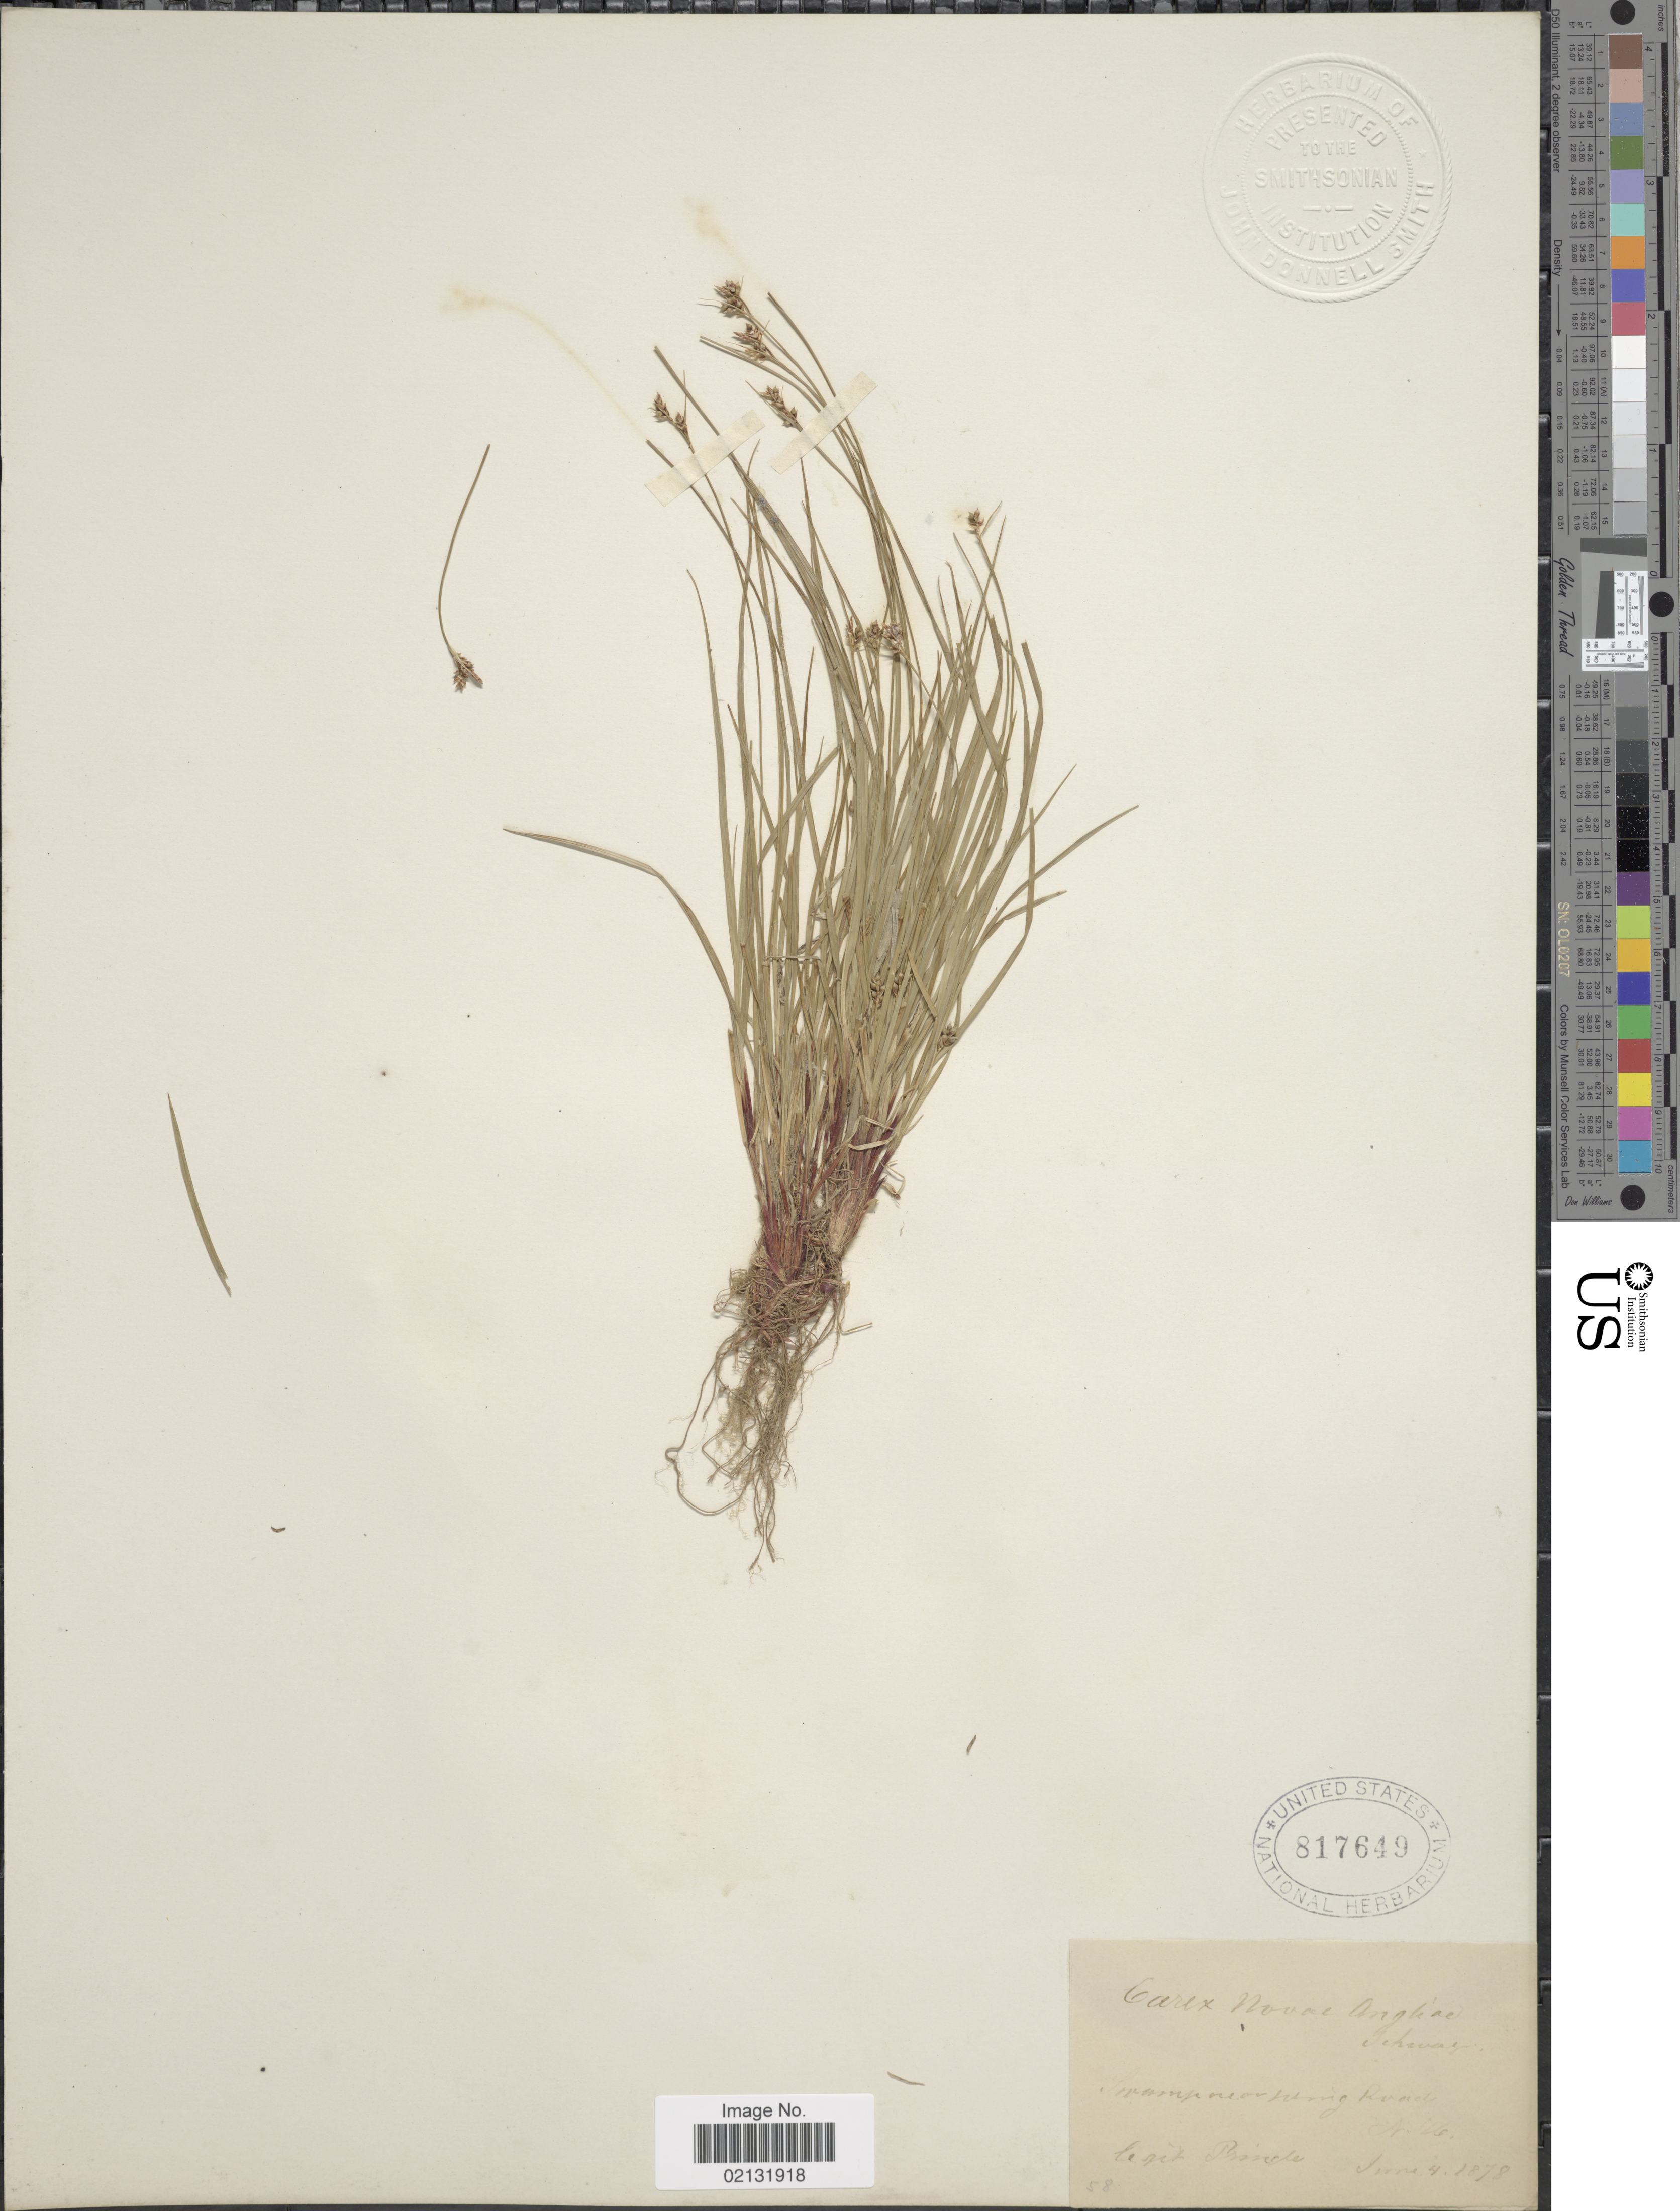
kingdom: Plantae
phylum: Tracheophyta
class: Liliopsida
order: Poales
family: Cyperaceae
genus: Carex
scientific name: Carex rossii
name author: Boott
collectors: -- Pringle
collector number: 58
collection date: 1878-06-04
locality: Swamp near Road.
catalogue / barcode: US 817649